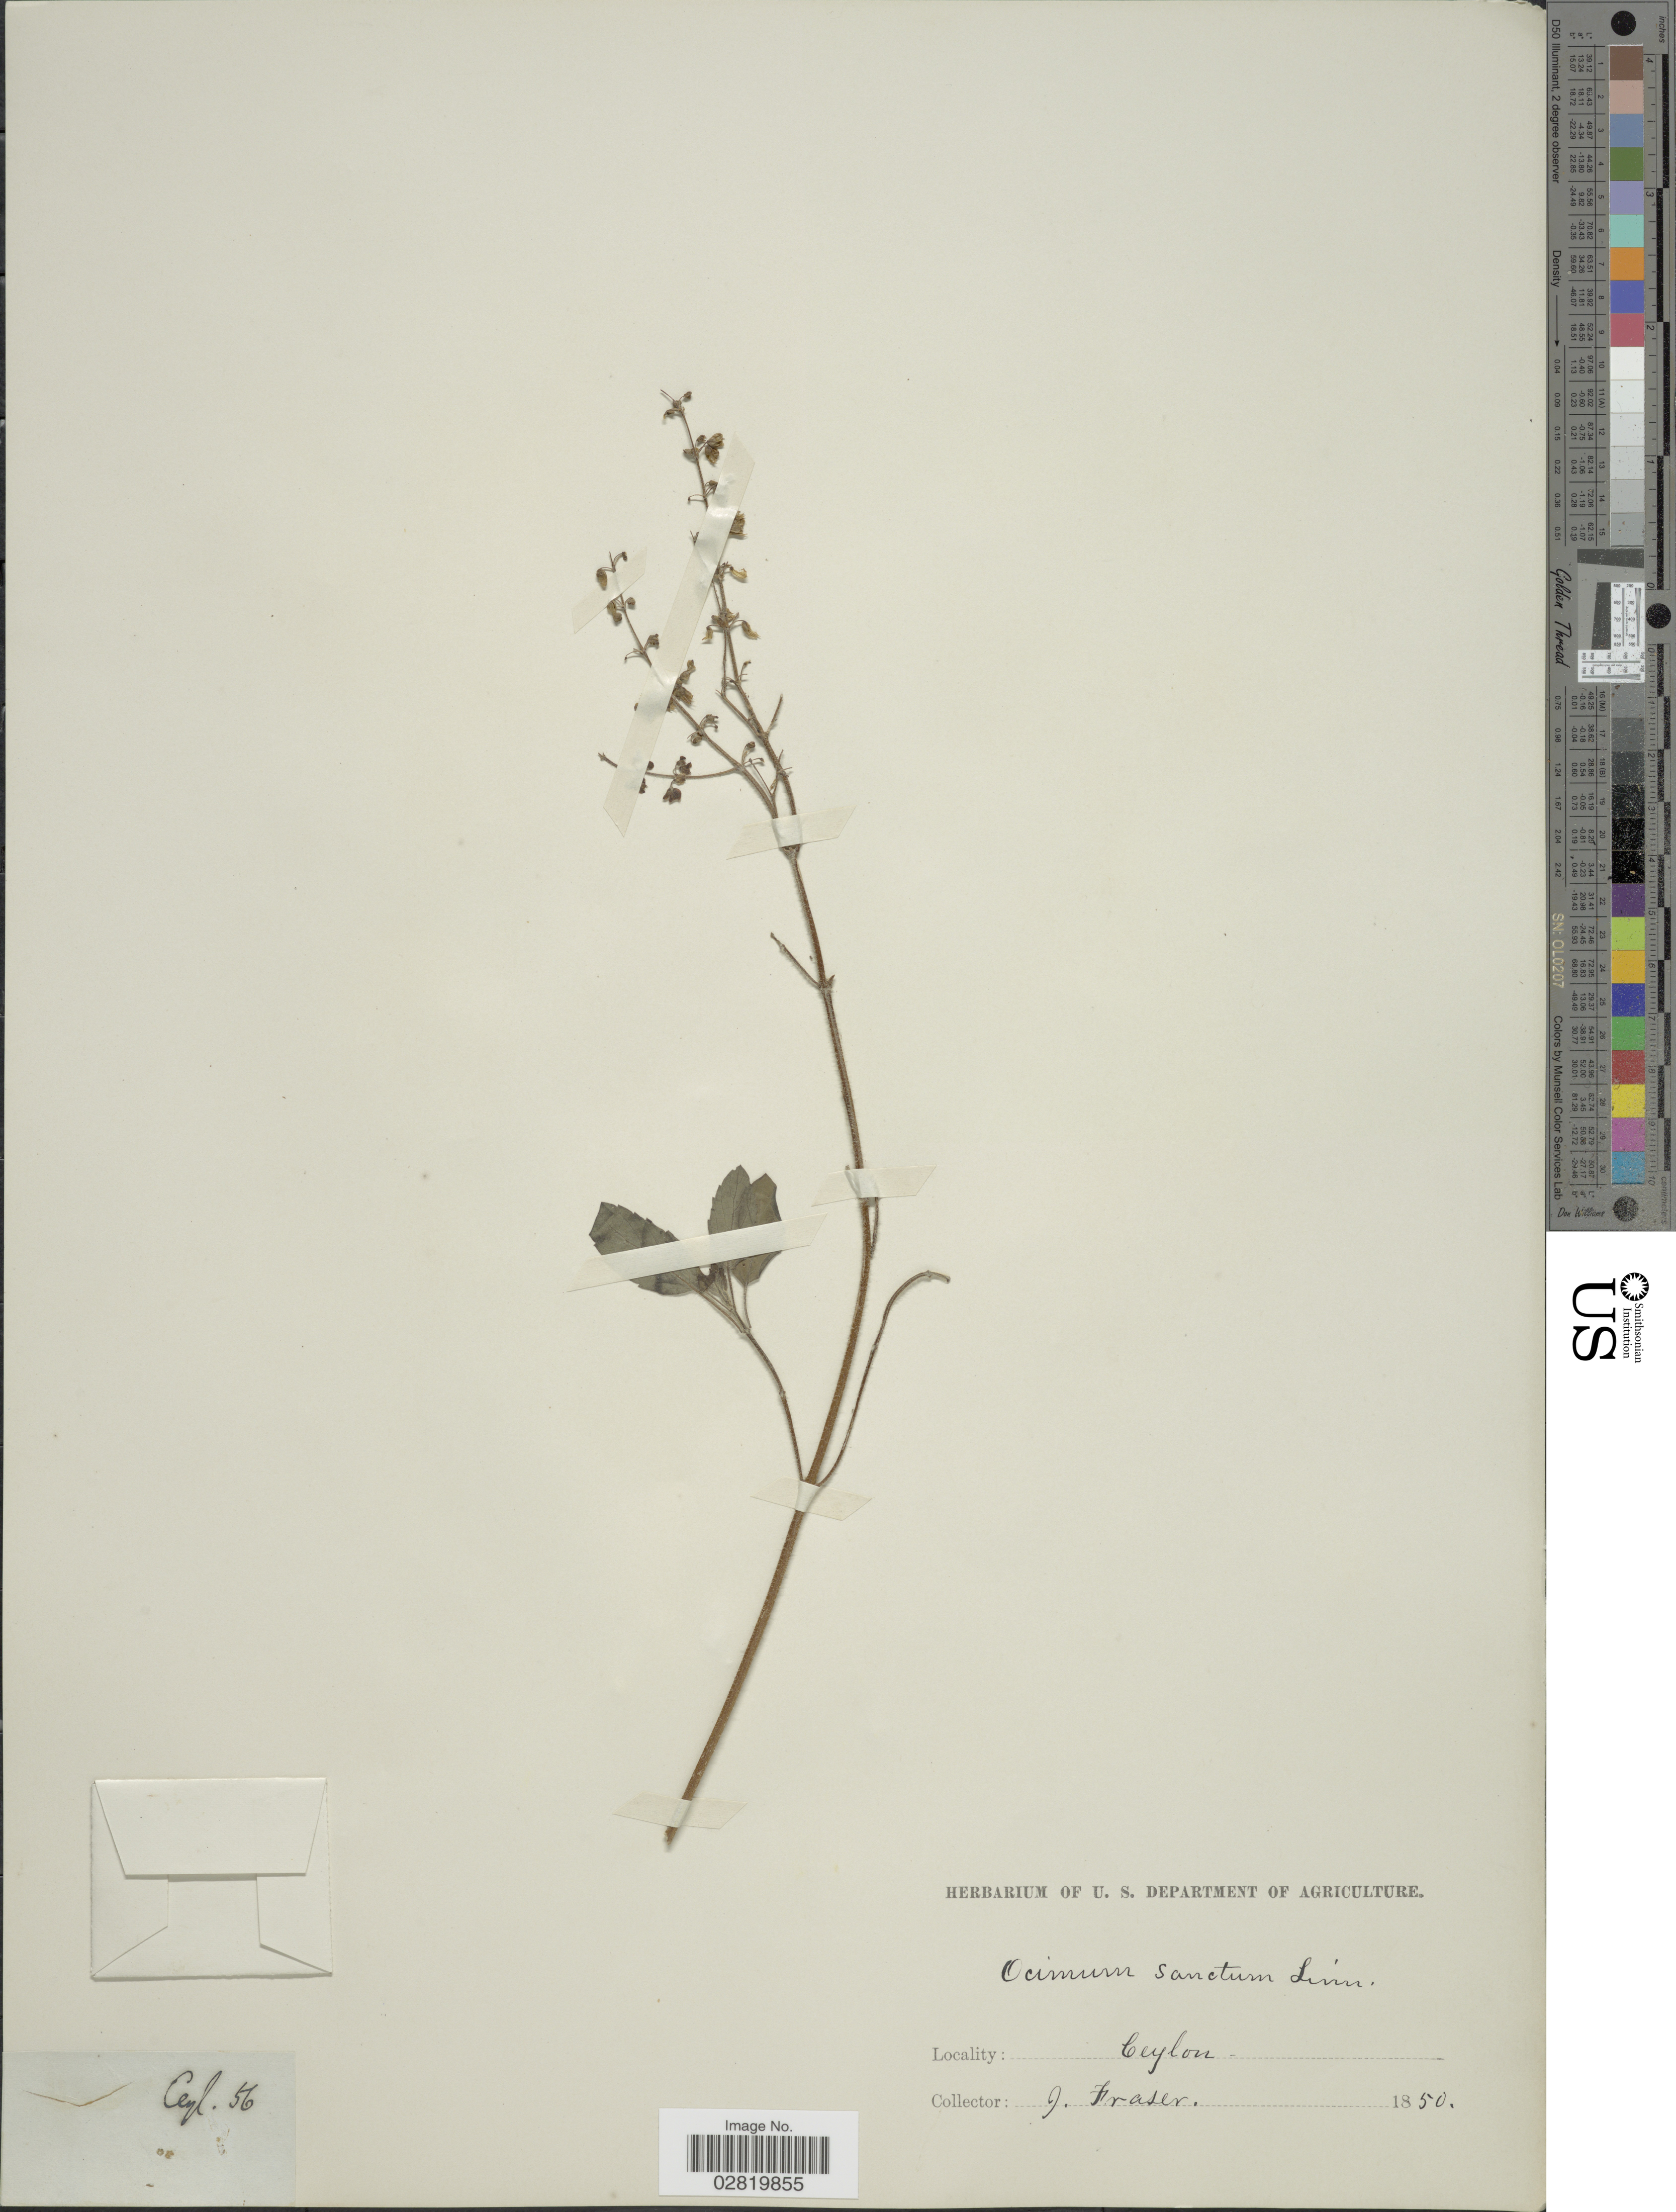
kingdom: Plantae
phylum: Tracheophyta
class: Magnoliopsida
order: Lamiales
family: Lamiaceae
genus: Ocimum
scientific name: Ocimum sanctum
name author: L.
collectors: J. Fraser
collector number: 56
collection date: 1850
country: Sri Lanka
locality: Ceylon.